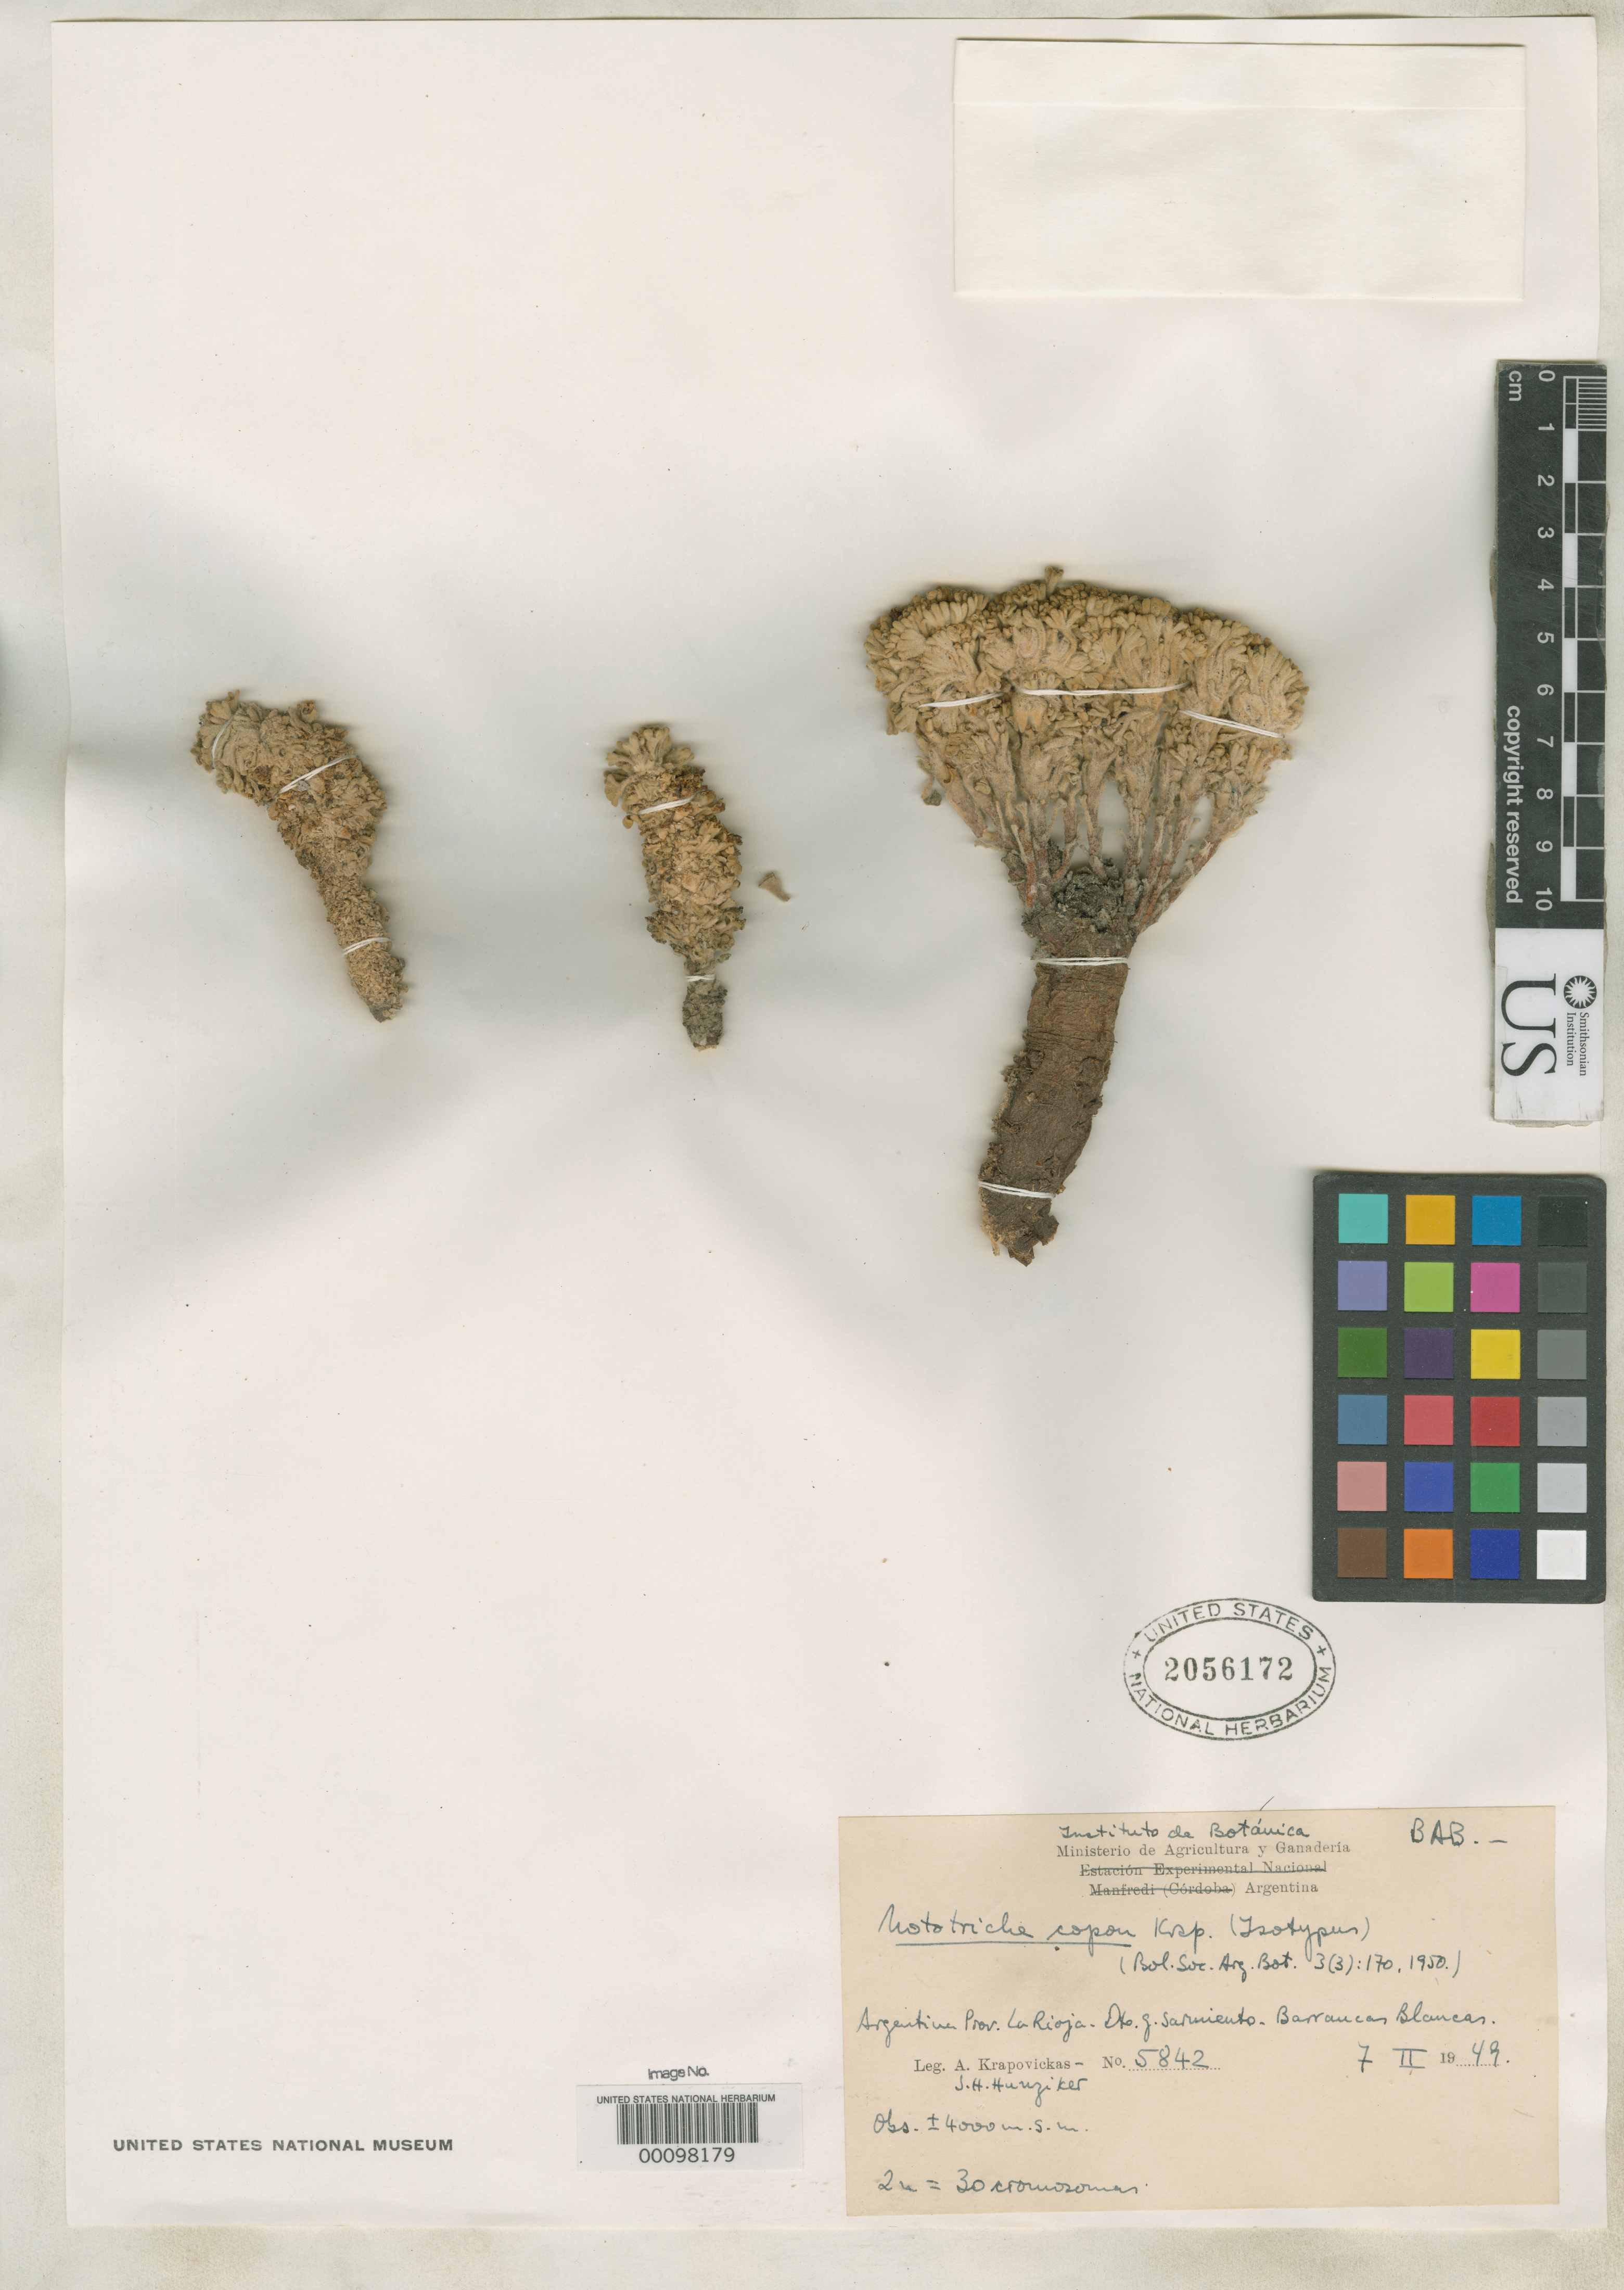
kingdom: Plantae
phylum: Tracheophyta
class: Magnoliopsida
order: Malvales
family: Malvaceae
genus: Nototriche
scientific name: Nototriche copon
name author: Krapov.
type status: Isotype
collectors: A. Krapovickas & J. H. Hunziker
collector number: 5842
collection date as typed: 07 Feb 1949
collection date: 1949-02-07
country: Argentina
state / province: La Rioja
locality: Barrancas Blancas.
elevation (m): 4000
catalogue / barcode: US 2056172